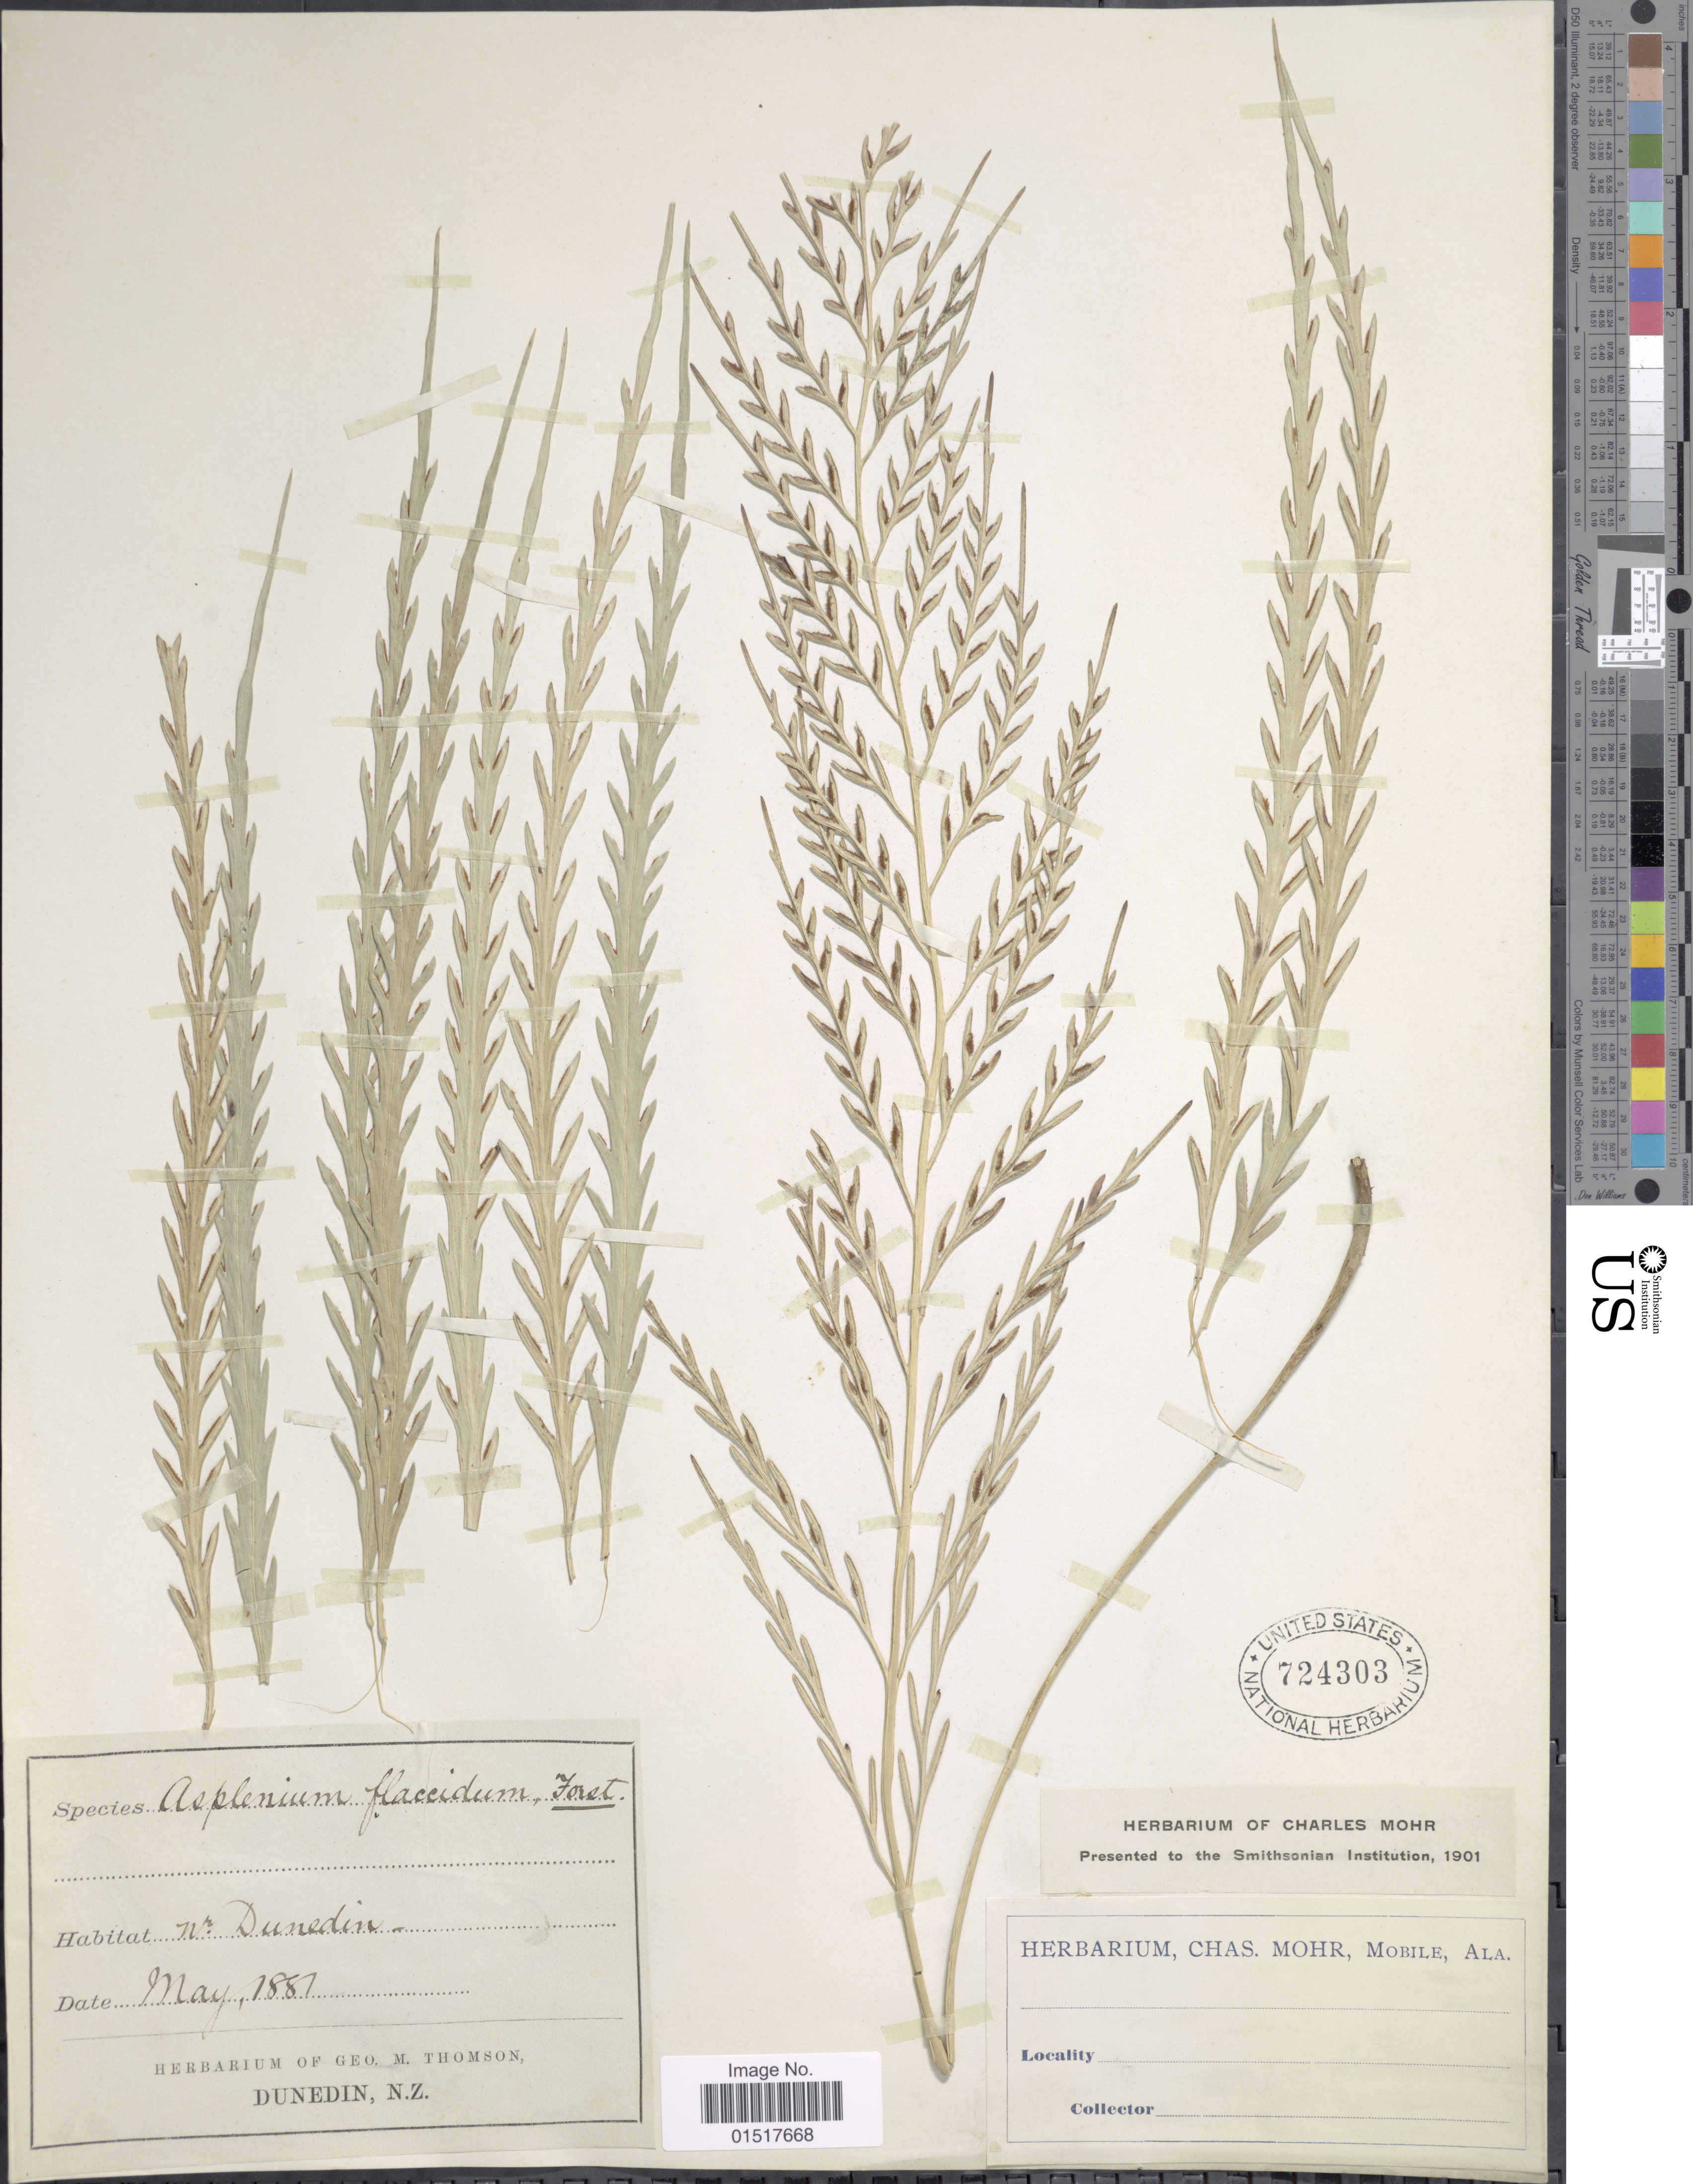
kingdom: Plantae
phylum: Tracheophyta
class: Polypodiopsida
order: Polypodiales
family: Aspleniaceae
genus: Asplenium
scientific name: Asplenium flaccidum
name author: Bonap.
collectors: ex herb. Geo. M. Thomson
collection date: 1881-05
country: New Zealand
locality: Nr. Dunedin.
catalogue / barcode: US 724303